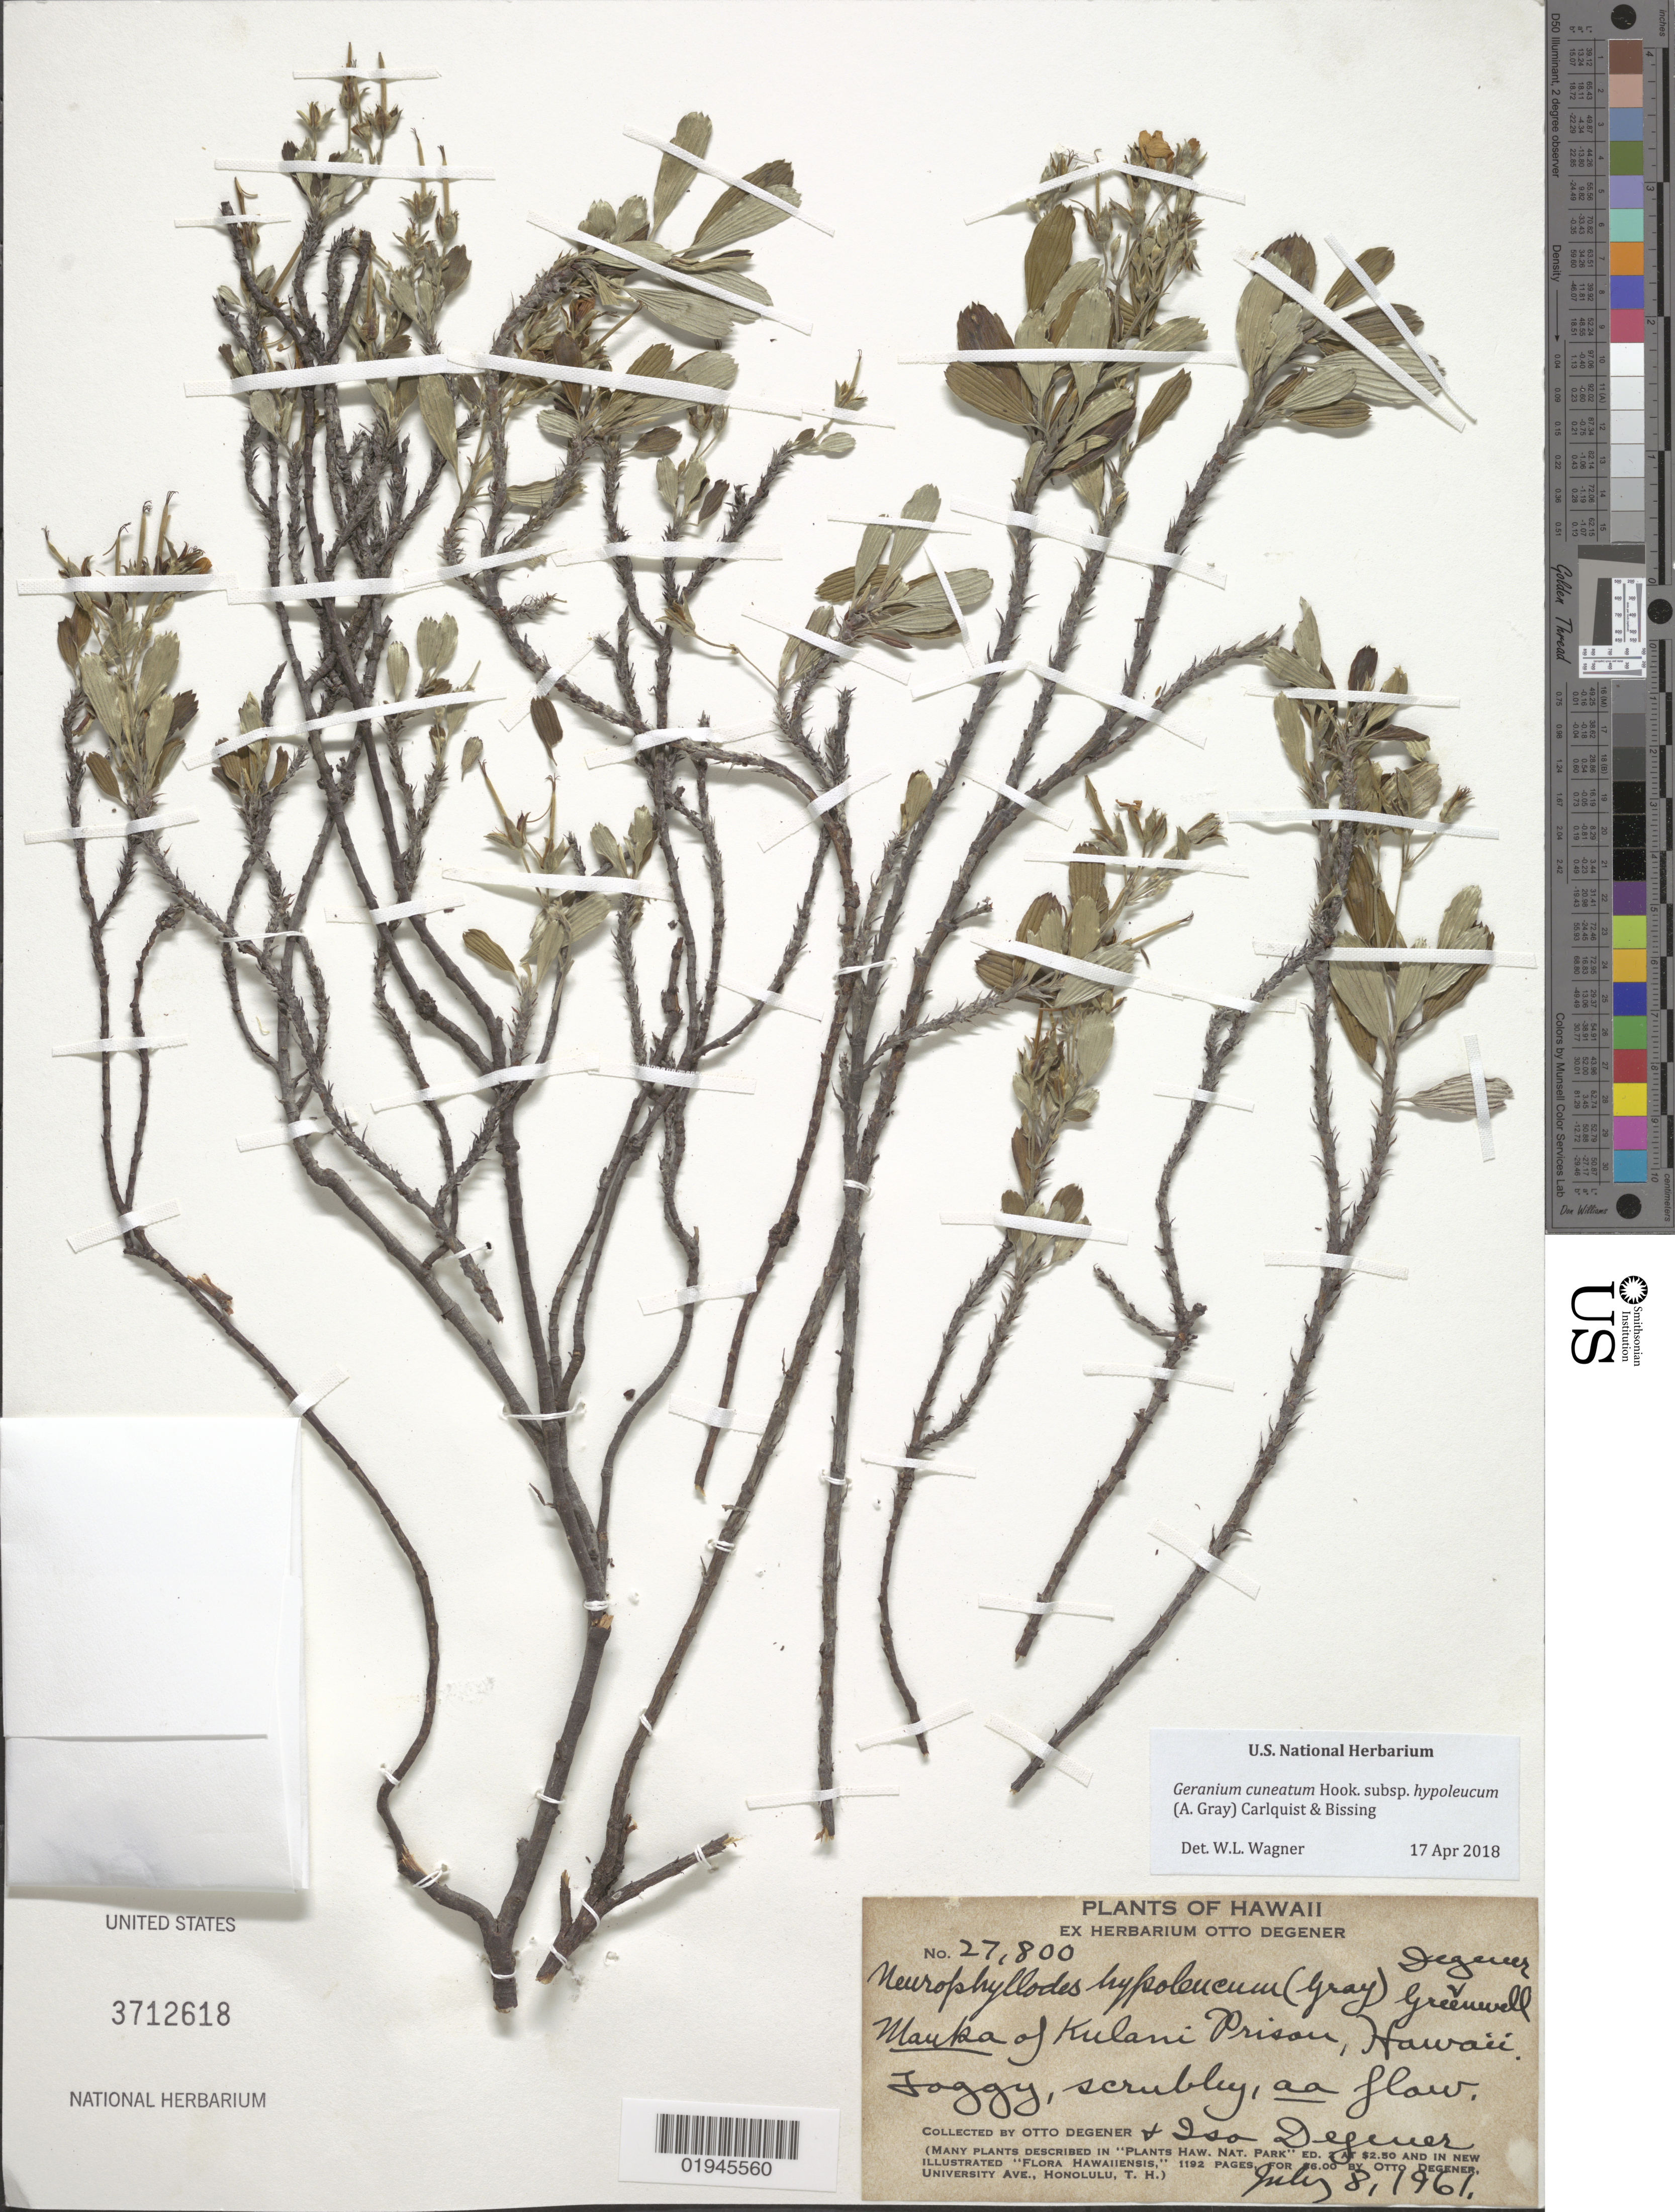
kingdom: Plantae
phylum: Tracheophyta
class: Magnoliopsida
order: Geraniales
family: Geraniaceae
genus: Geranium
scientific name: Geranium cuneatum subsp. hypoleucum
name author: (A. Gray) Carlquist & Bissing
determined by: Wagner, W. L., (BOT), Smithsonian Institution - National Museum of Natural History (UNITED STATES)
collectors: O. Degener & I. Degener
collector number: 27800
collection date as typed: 8 Jul 1961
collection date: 1961-07-08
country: United States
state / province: Hawaii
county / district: Hawaii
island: Hawaii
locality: Mauka of Kulani Prison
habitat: Foggy, scrubby lava flow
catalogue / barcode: US 3712618